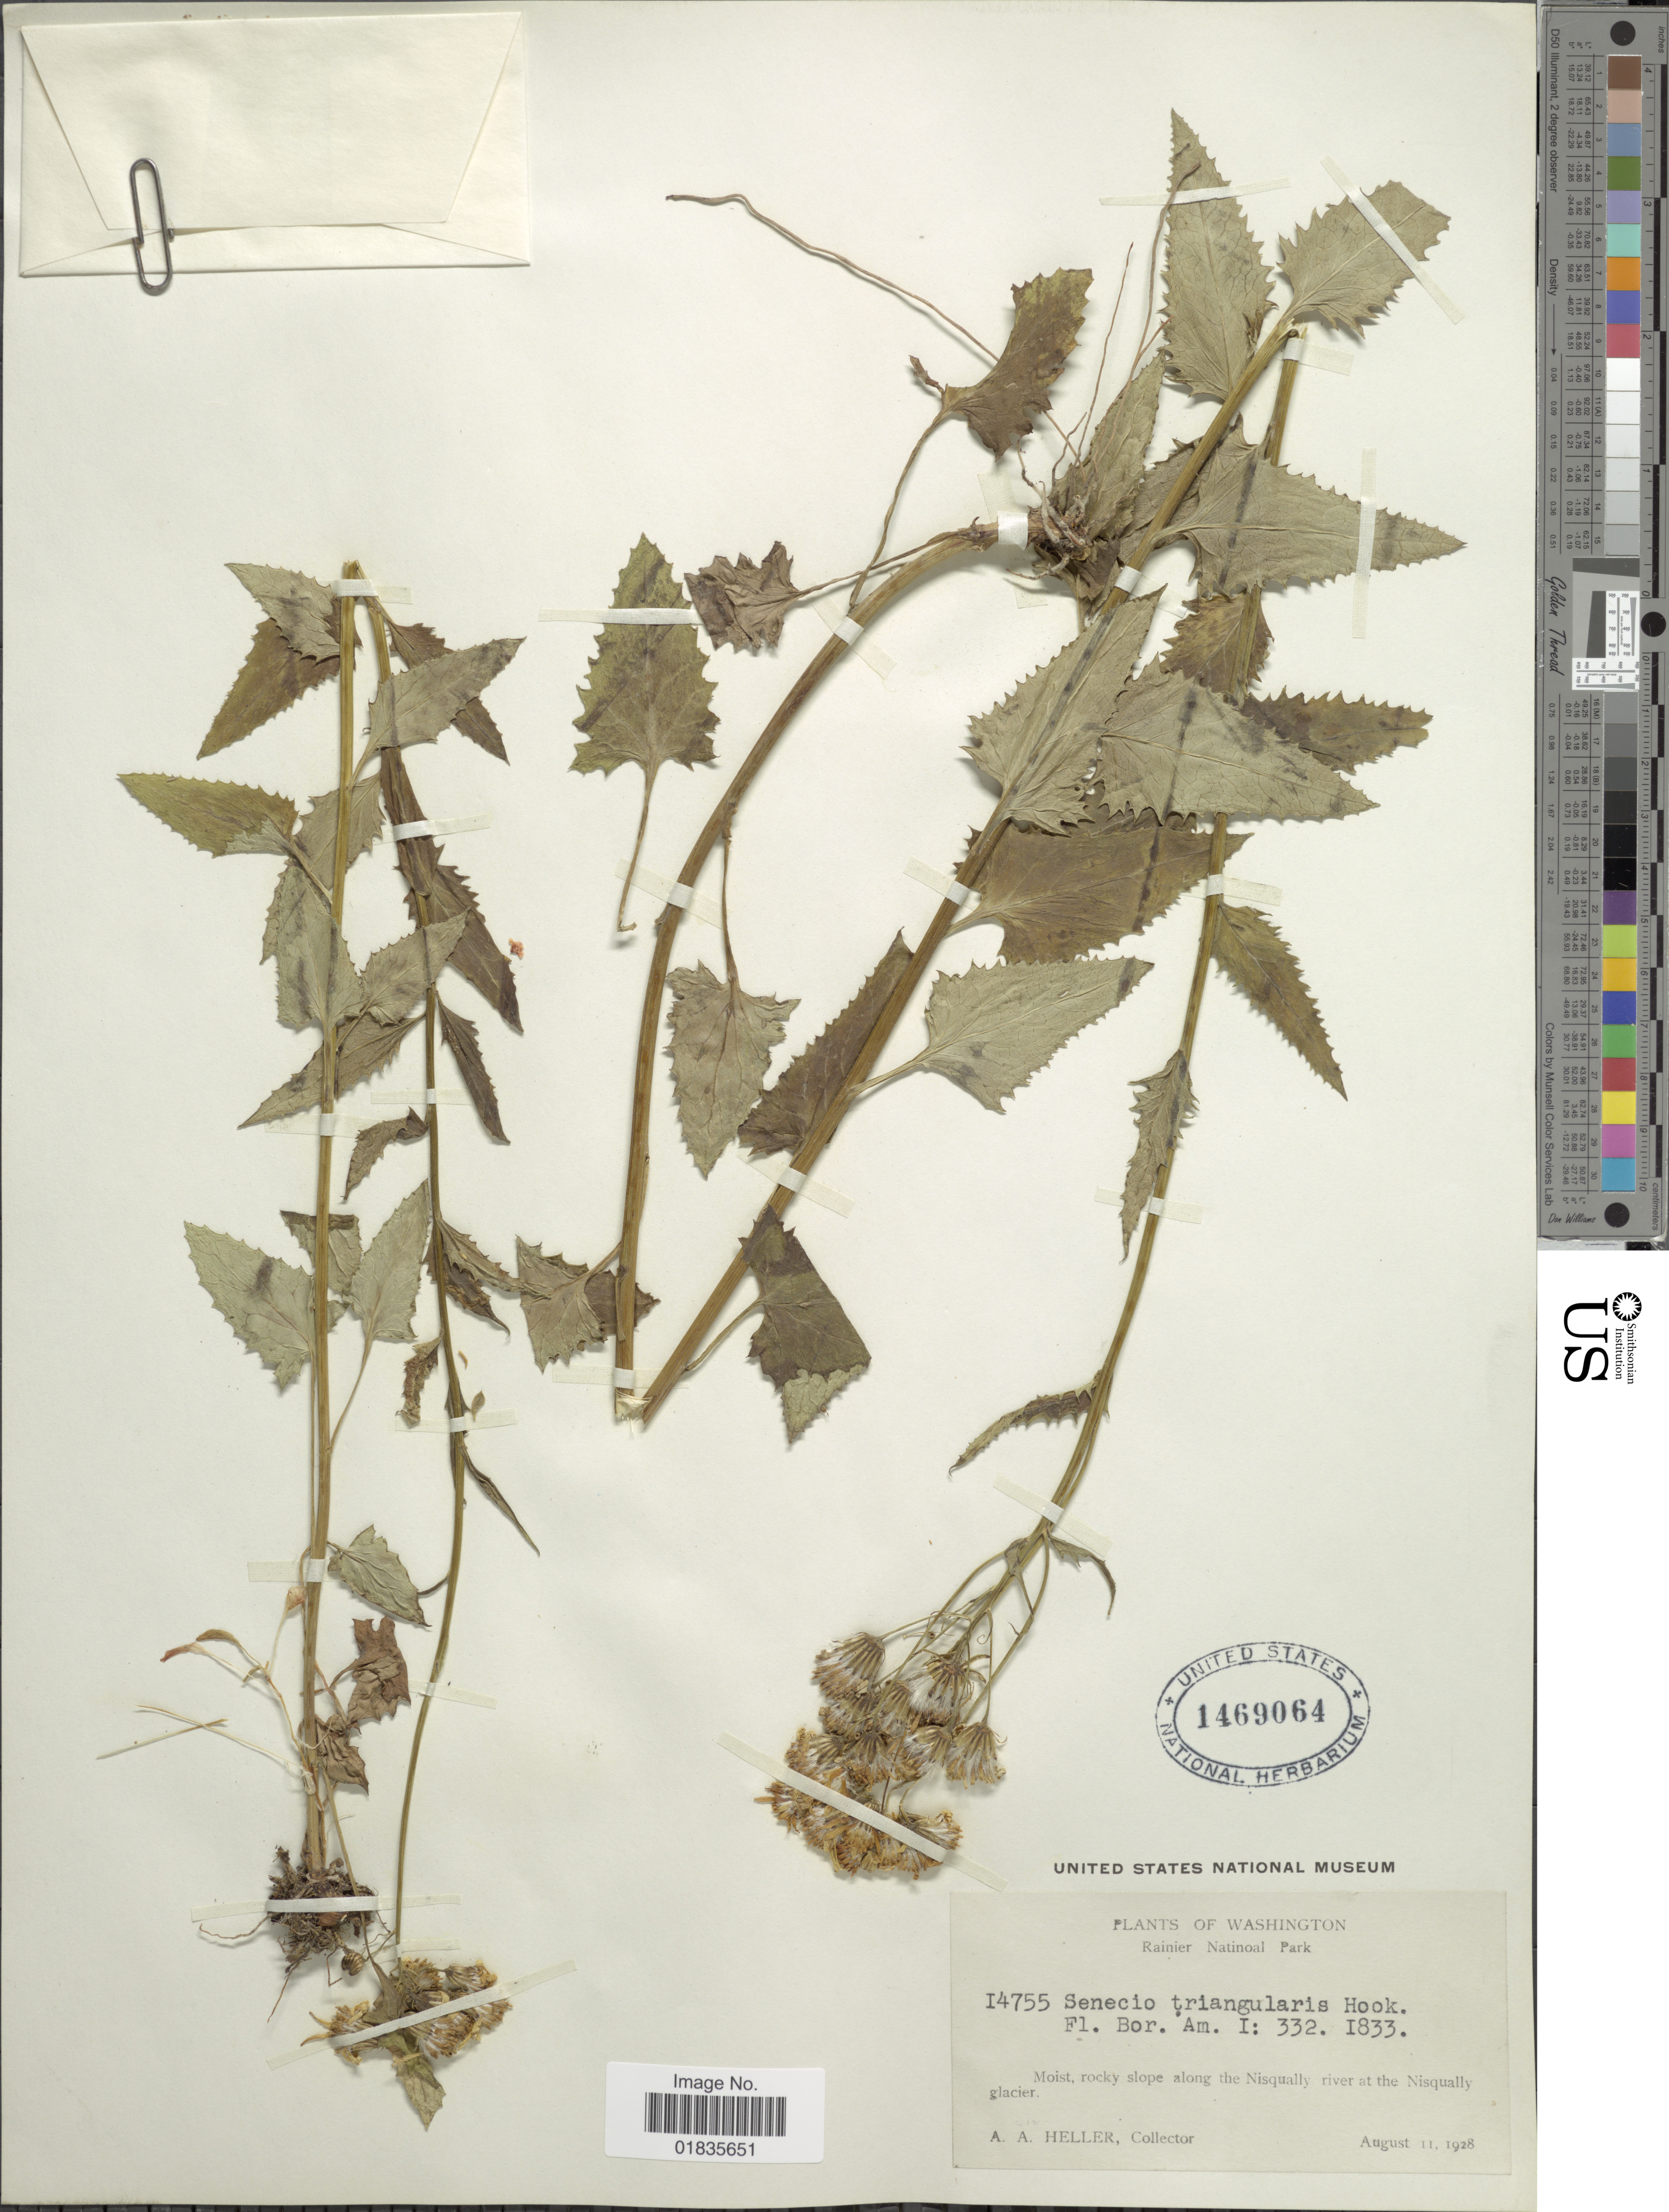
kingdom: Plantae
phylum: Tracheophyta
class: Magnoliopsida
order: Asterales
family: Asteraceae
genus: Senecio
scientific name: Senecio triangularis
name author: Hook.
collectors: A. A. Heller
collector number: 14755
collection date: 1928-08-11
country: United States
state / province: Washington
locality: Rainier National Park, moist, rocky slope along the Nisqually river at the Nisqually glacier.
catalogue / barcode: US 1469064